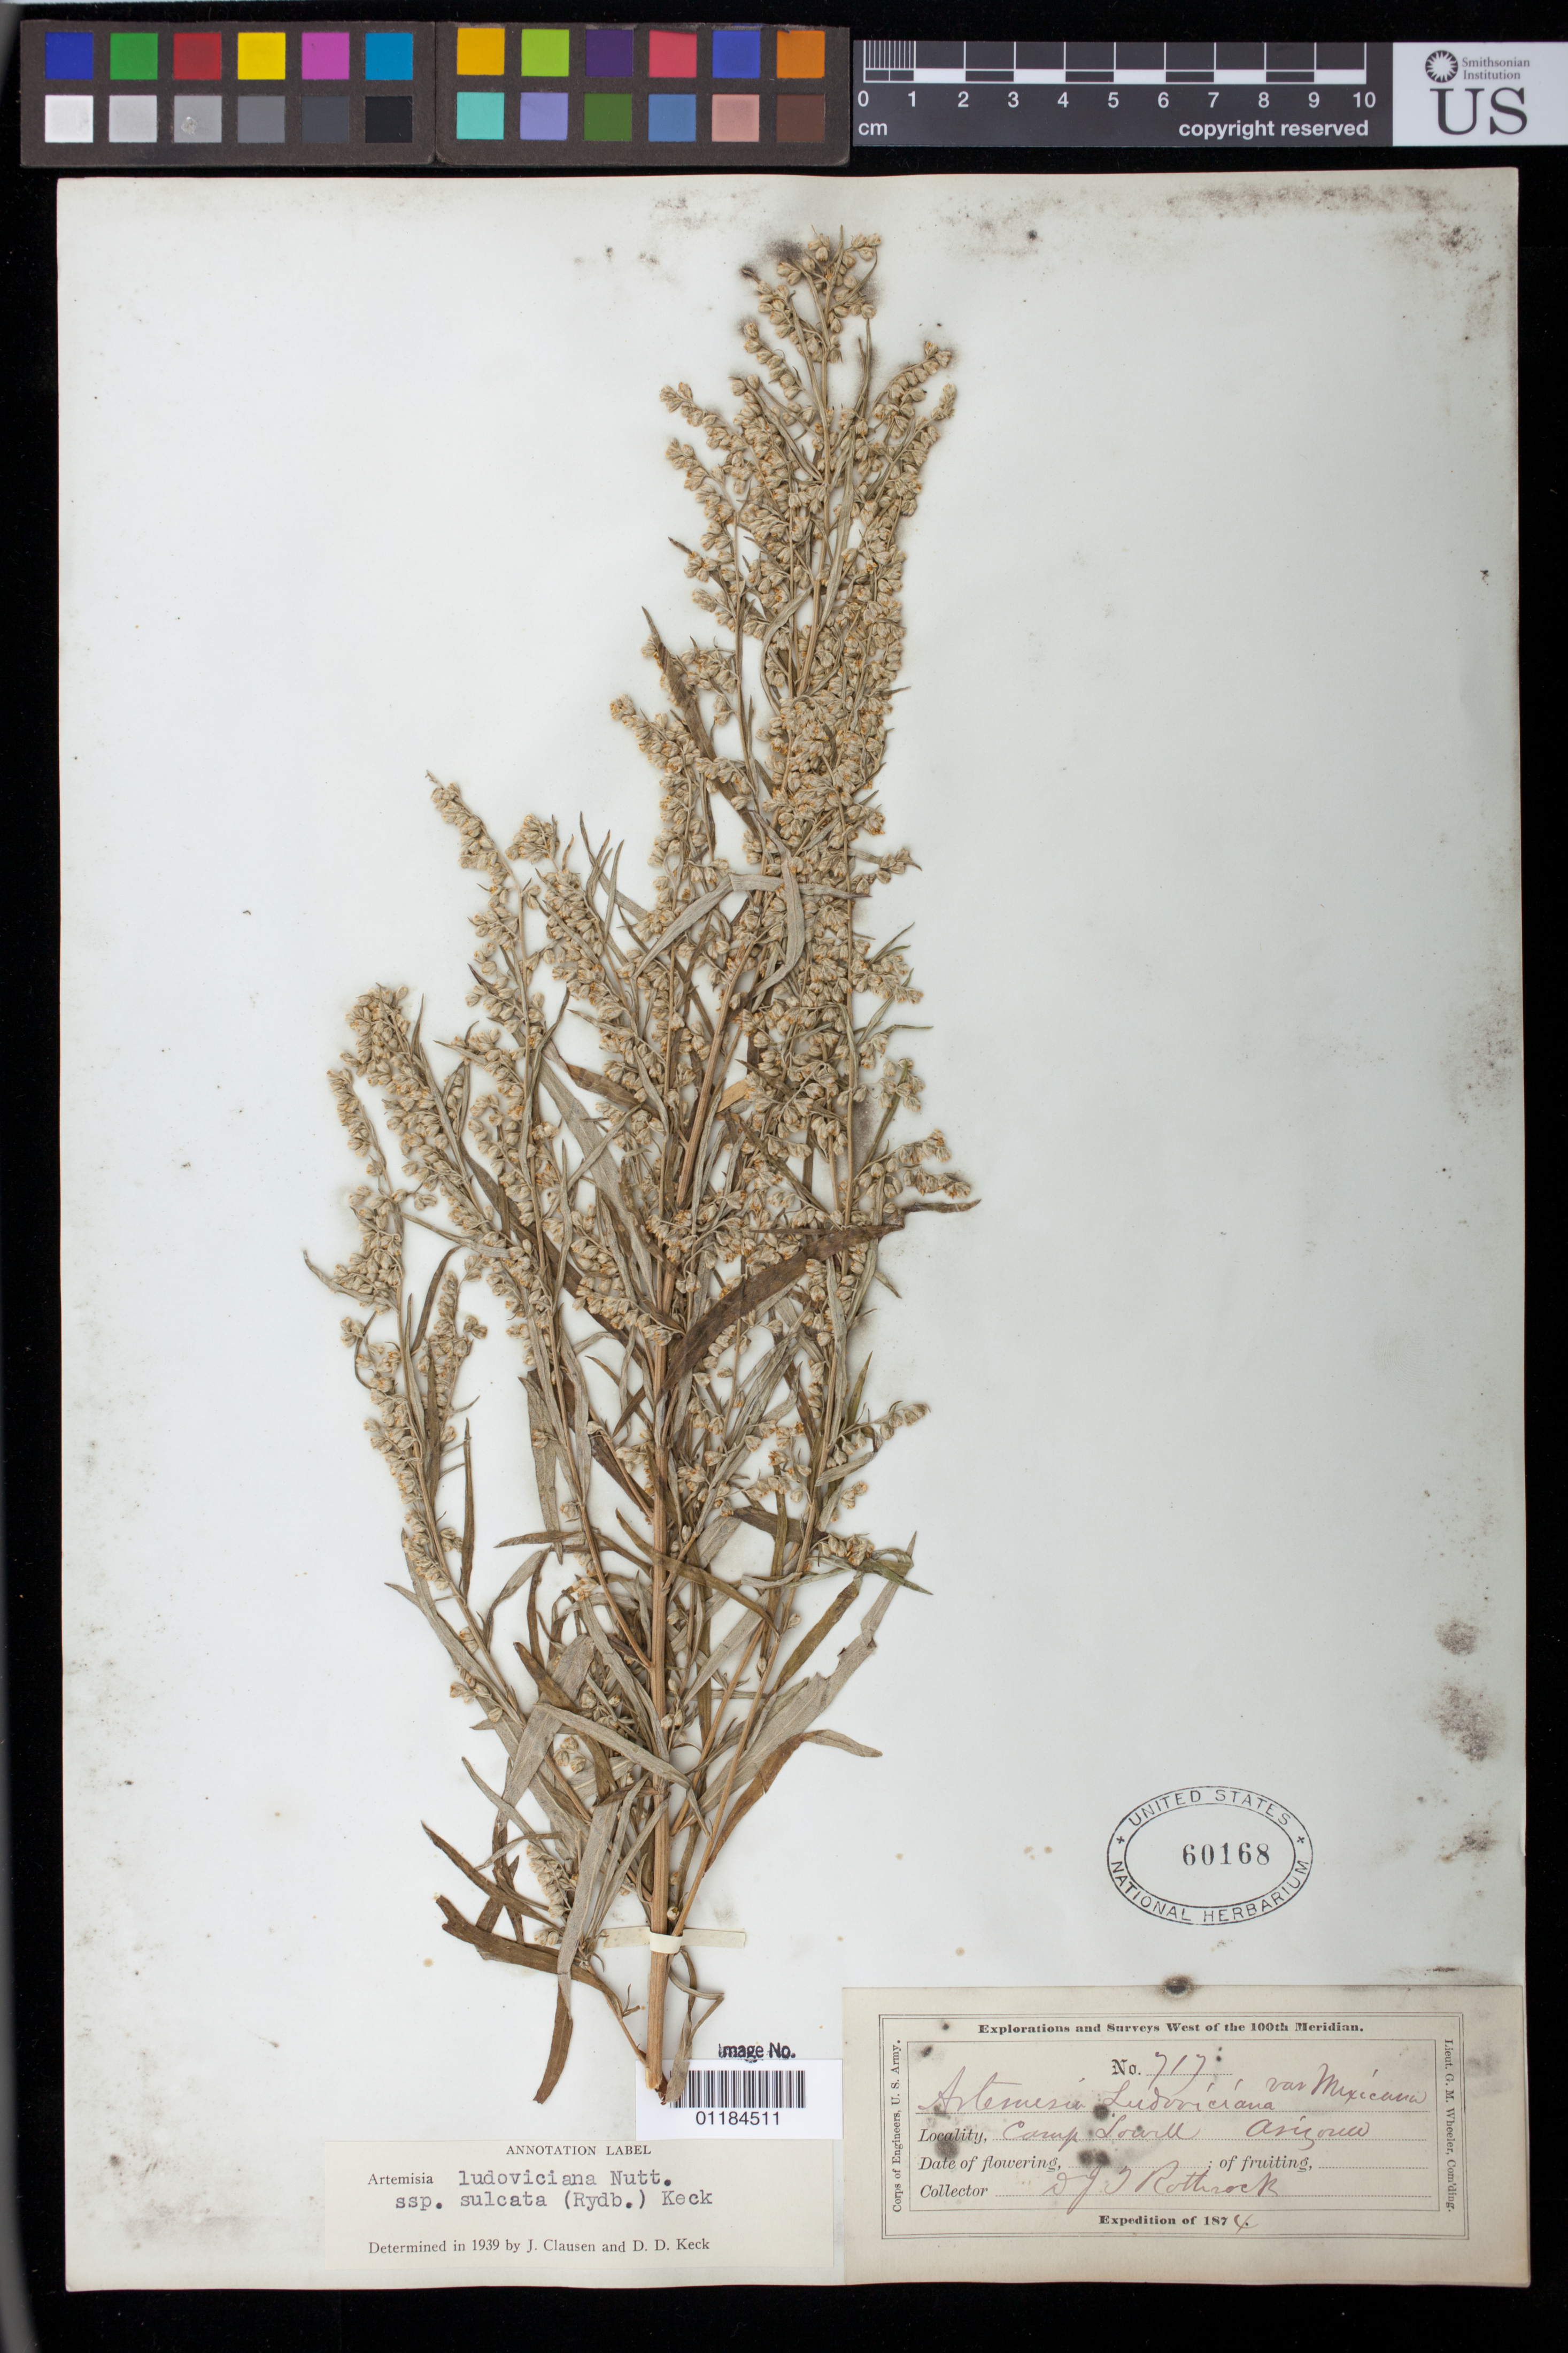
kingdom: Plantae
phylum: Tracheophyta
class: Magnoliopsida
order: Asterales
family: Asteraceae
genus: Artemisia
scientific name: Artemisia ludoviciana subsp. sulcata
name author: (Rydb.) D.D. Keck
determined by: Clausen, J.; Keck, David D.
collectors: J. T. Rothrock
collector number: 717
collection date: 1874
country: United States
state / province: Arizona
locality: Camp Lowell, S. Arizona.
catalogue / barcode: US 60168